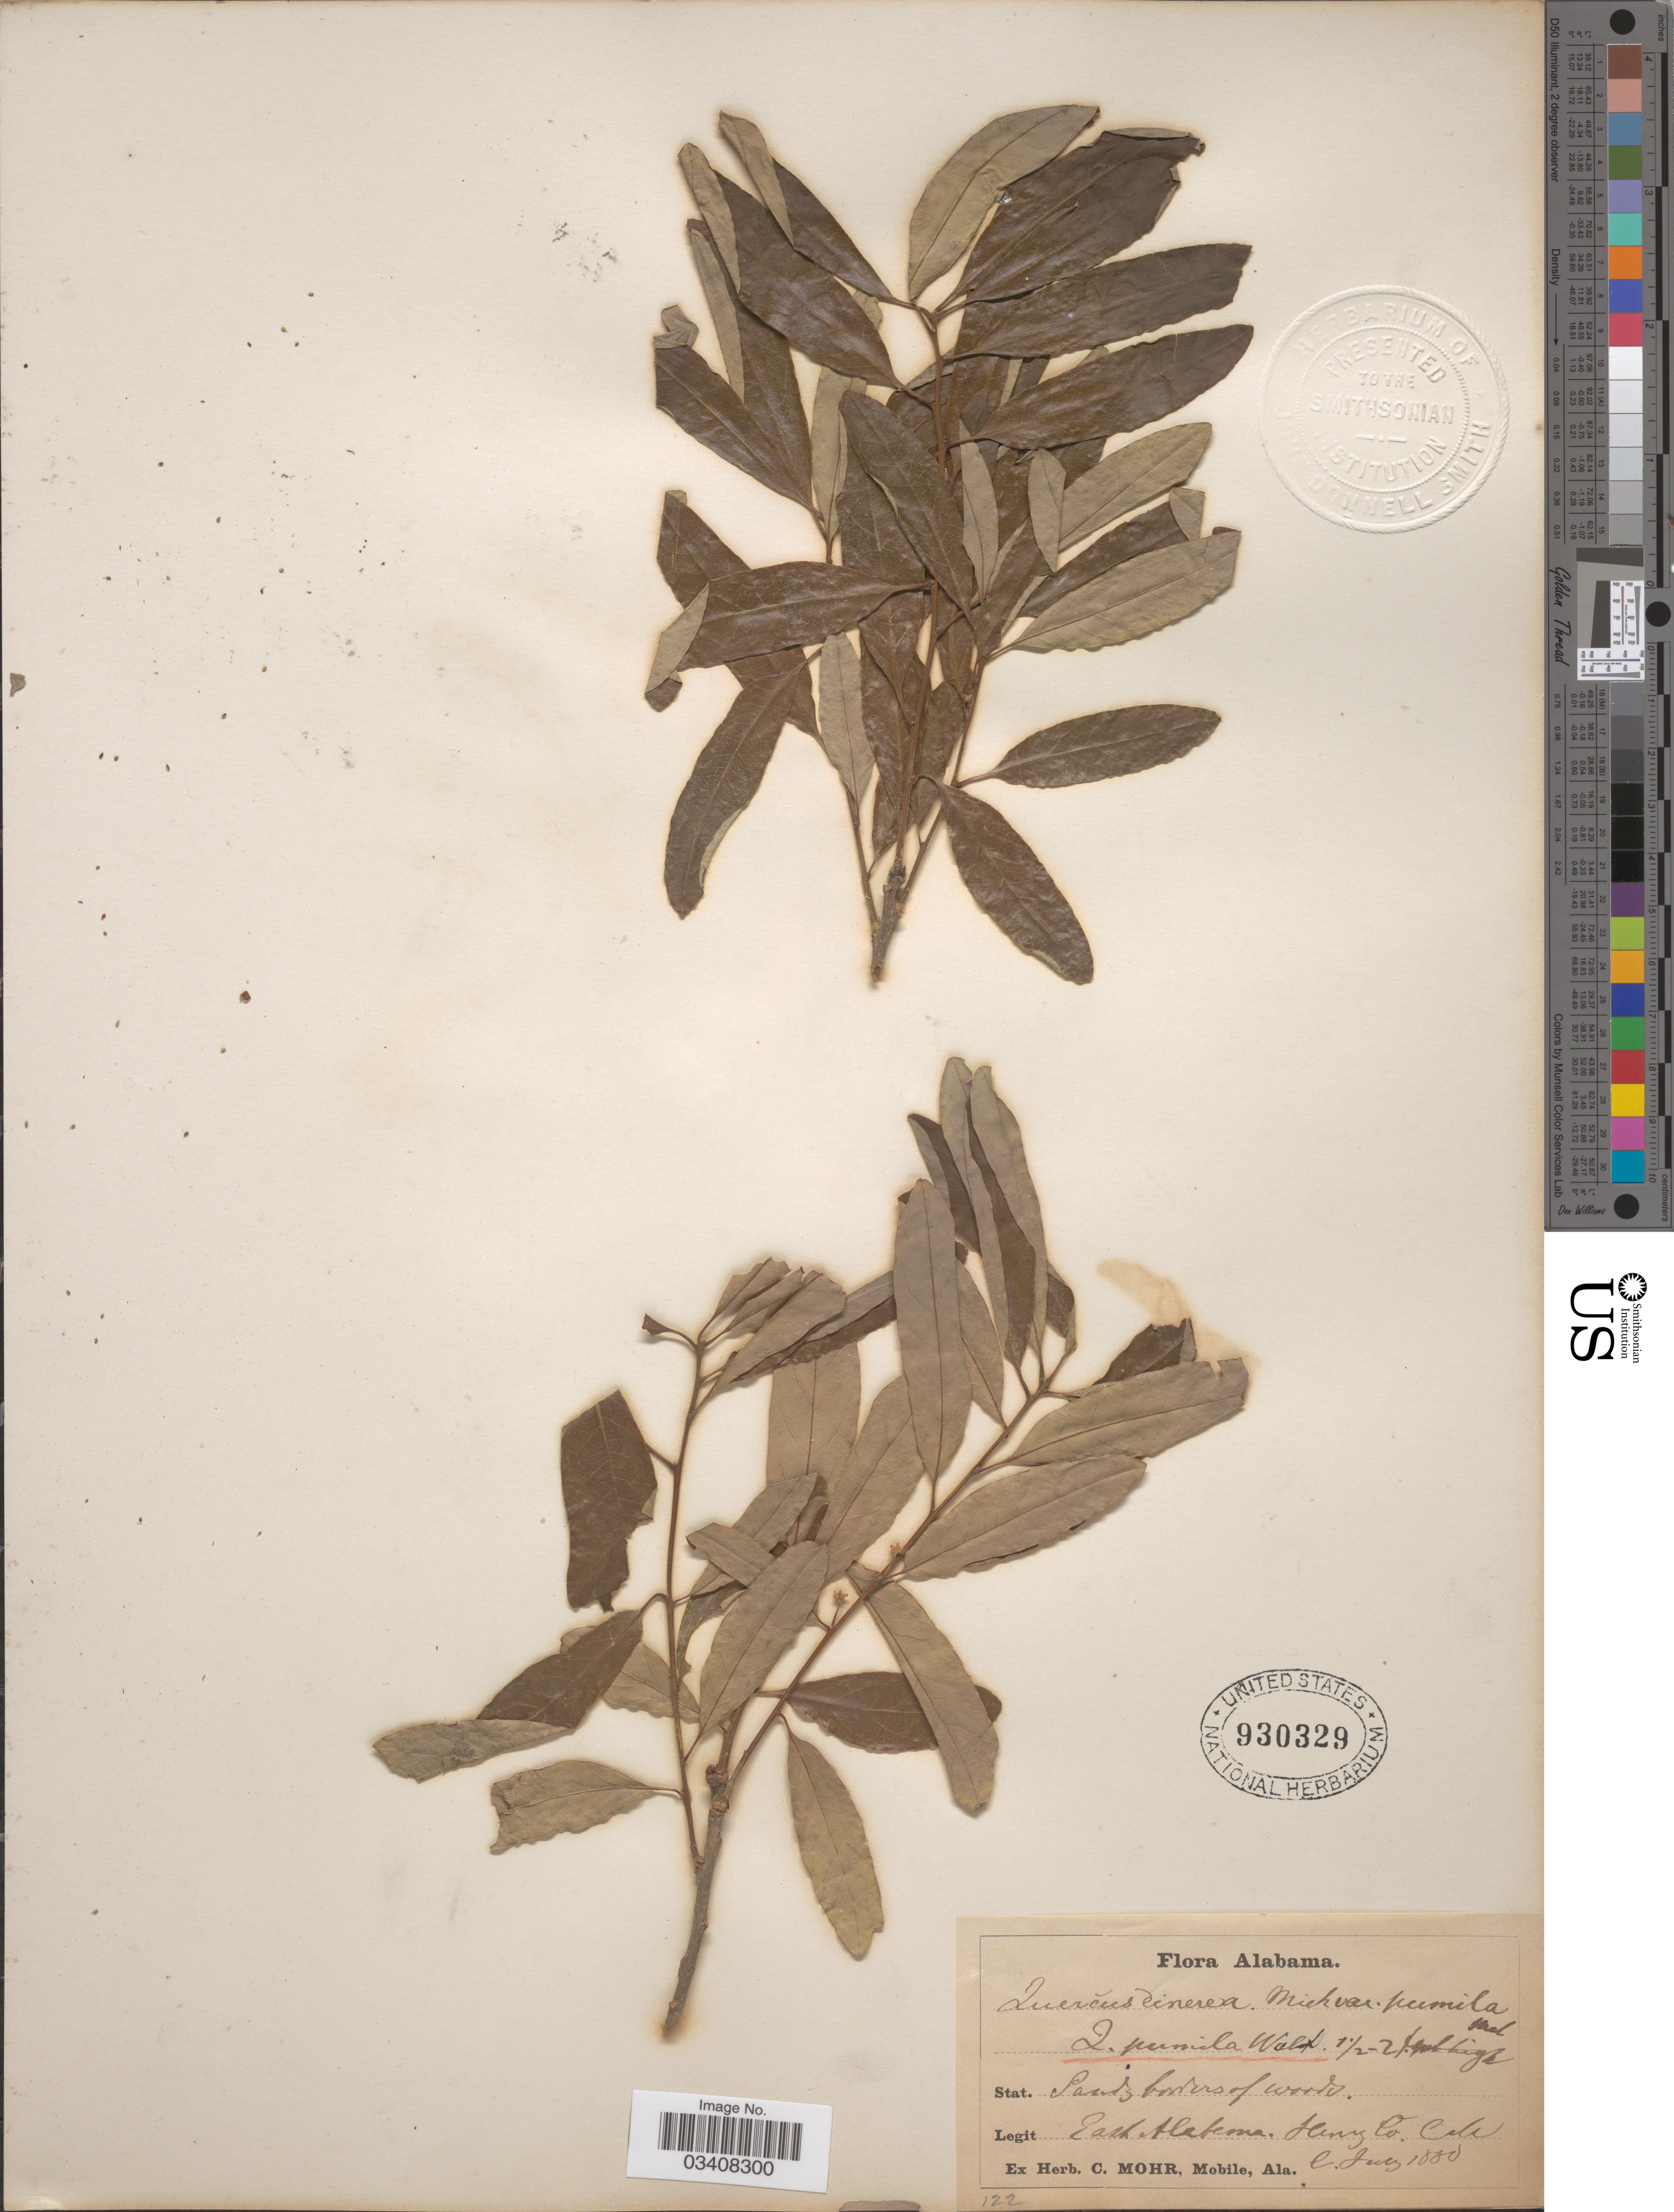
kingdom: Plantae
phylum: Tracheophyta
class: Magnoliopsida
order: Fagales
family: Fagaceae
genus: Quercus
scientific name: Quercus pumila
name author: Walter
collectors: Mohr, C. T. (herbarium)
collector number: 122?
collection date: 1880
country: United States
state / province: Alabama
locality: East Alabama. Henry Co.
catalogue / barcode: US 930329